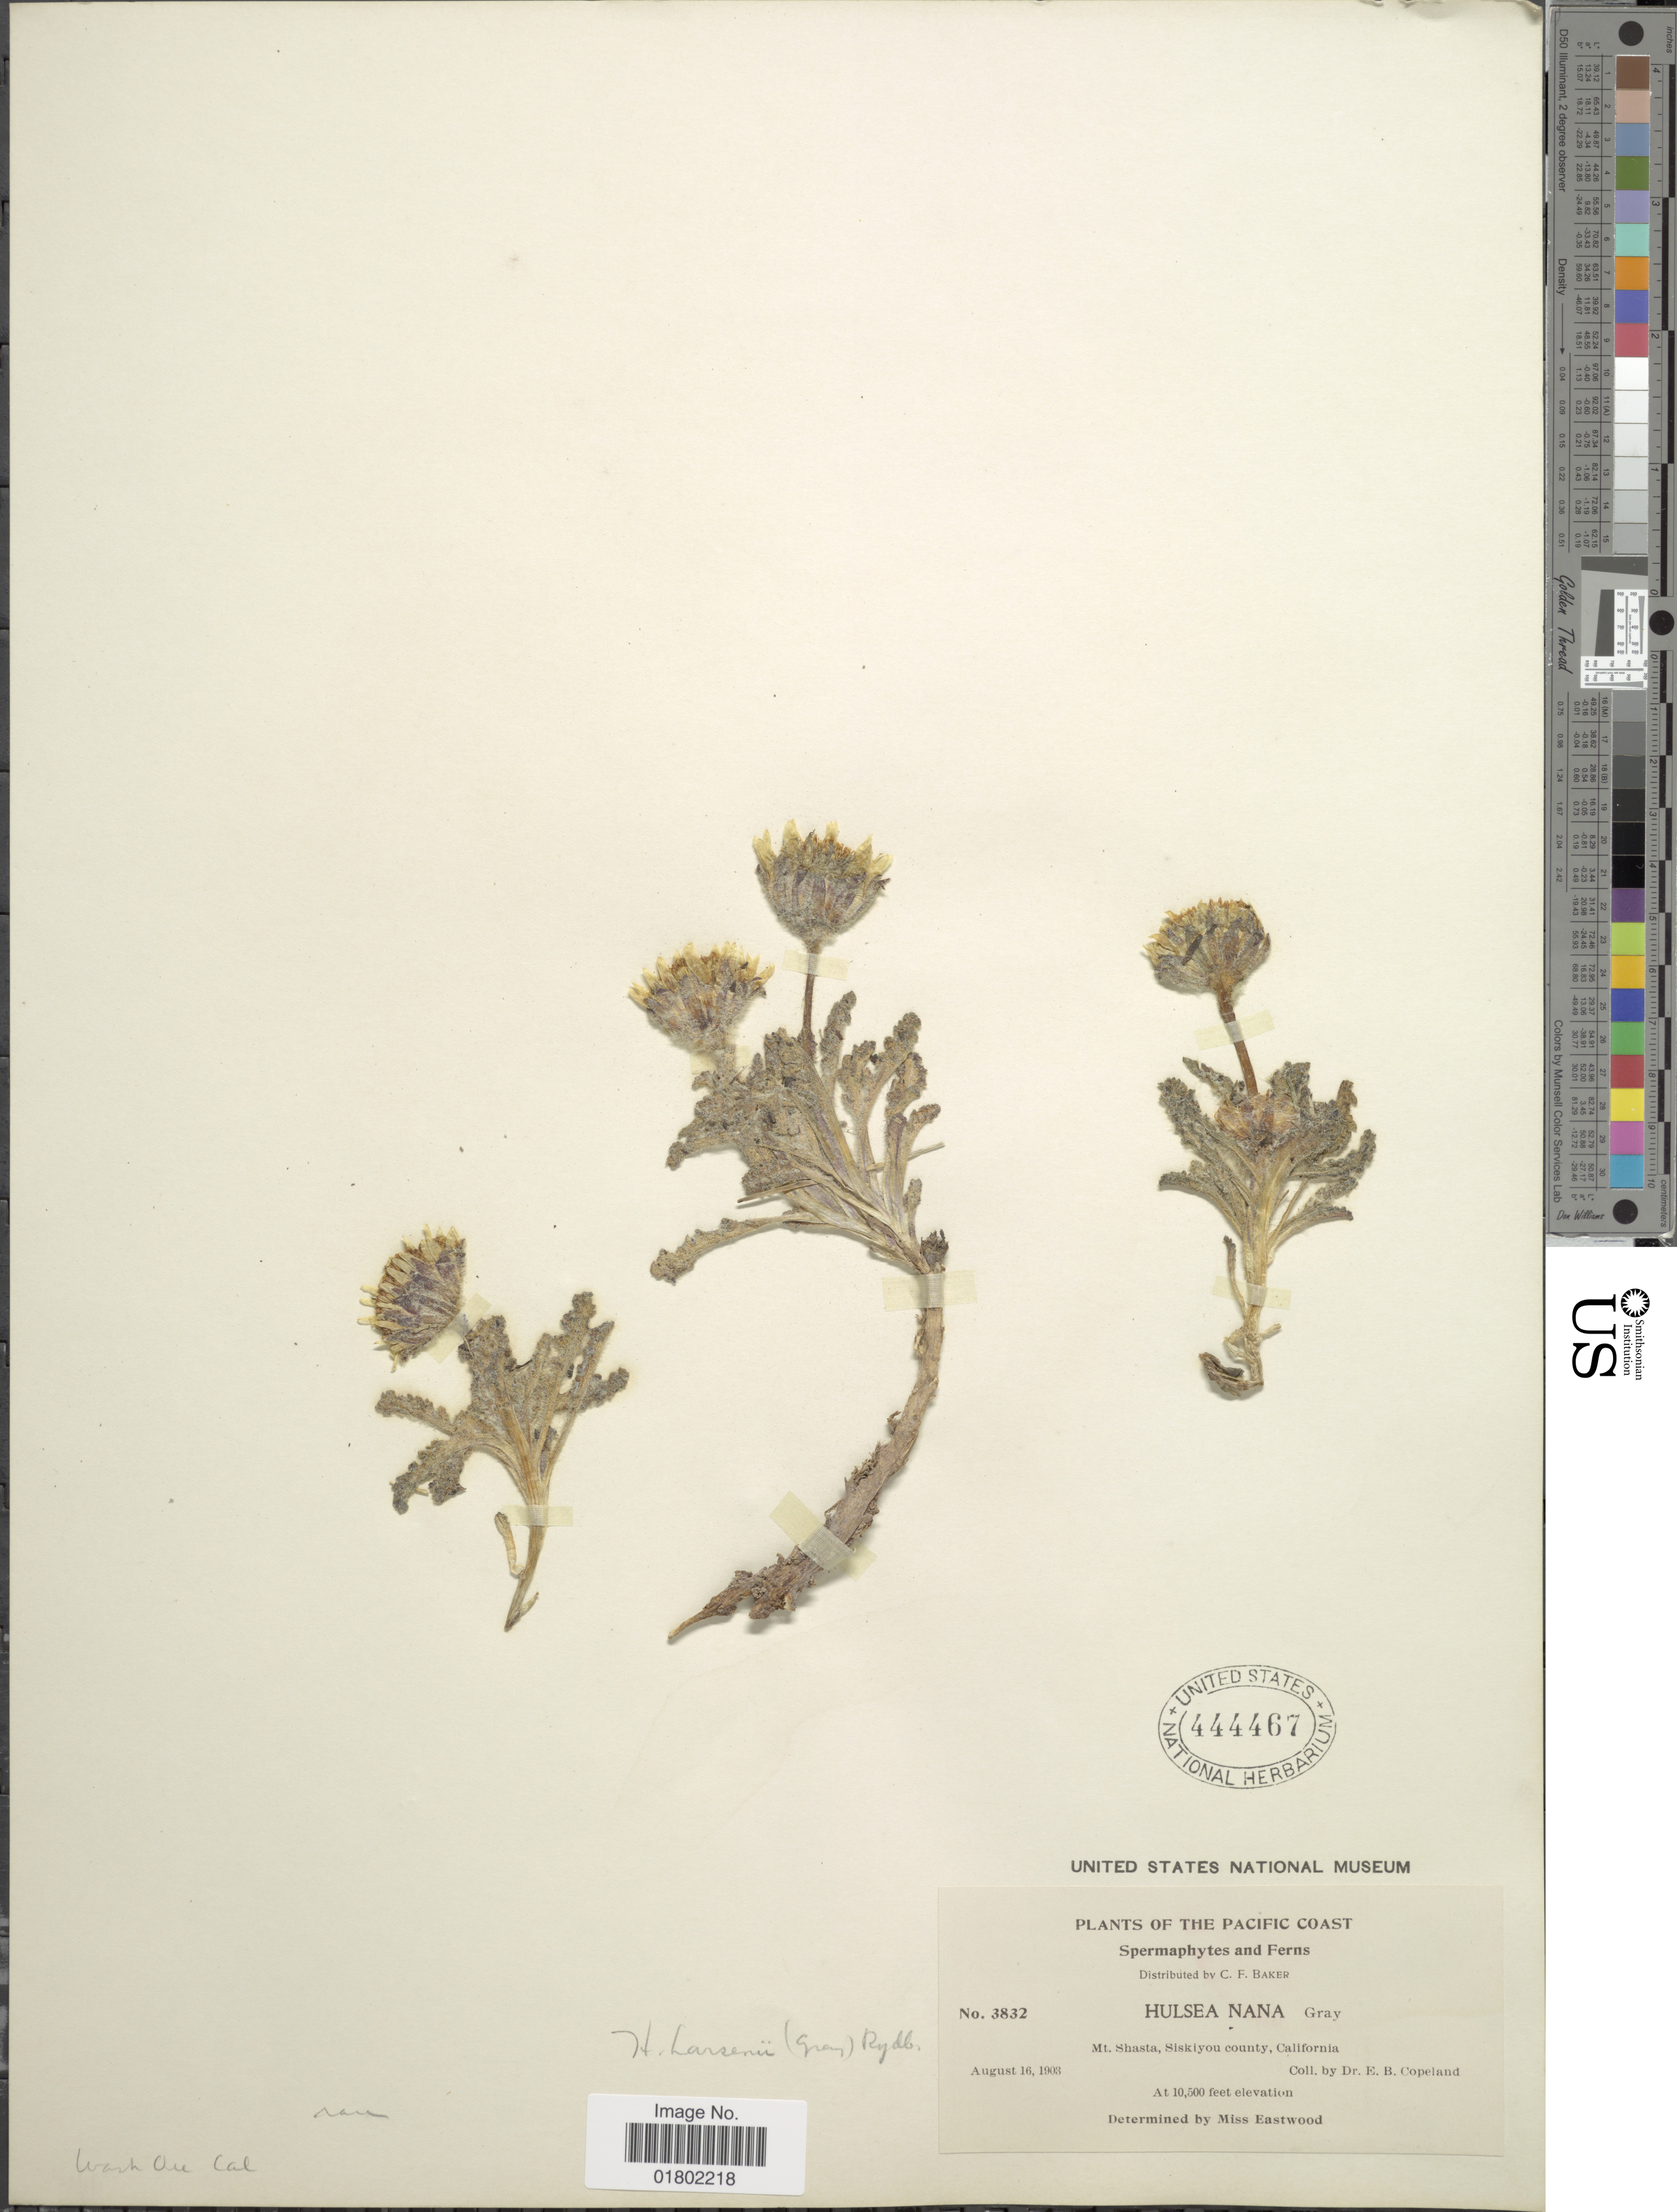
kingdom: Plantae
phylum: Tracheophyta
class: Magnoliopsida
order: Asterales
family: Asteraceae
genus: Hulsea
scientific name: Hulsea larseni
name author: (A. Gray) Rydb.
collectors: E. B. Copeland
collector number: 3832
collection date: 1903-08-16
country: United States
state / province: California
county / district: Siskiyou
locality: The Pacific Coast, Mt. Shasta, Siskiyou county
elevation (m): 3200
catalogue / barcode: US 444467